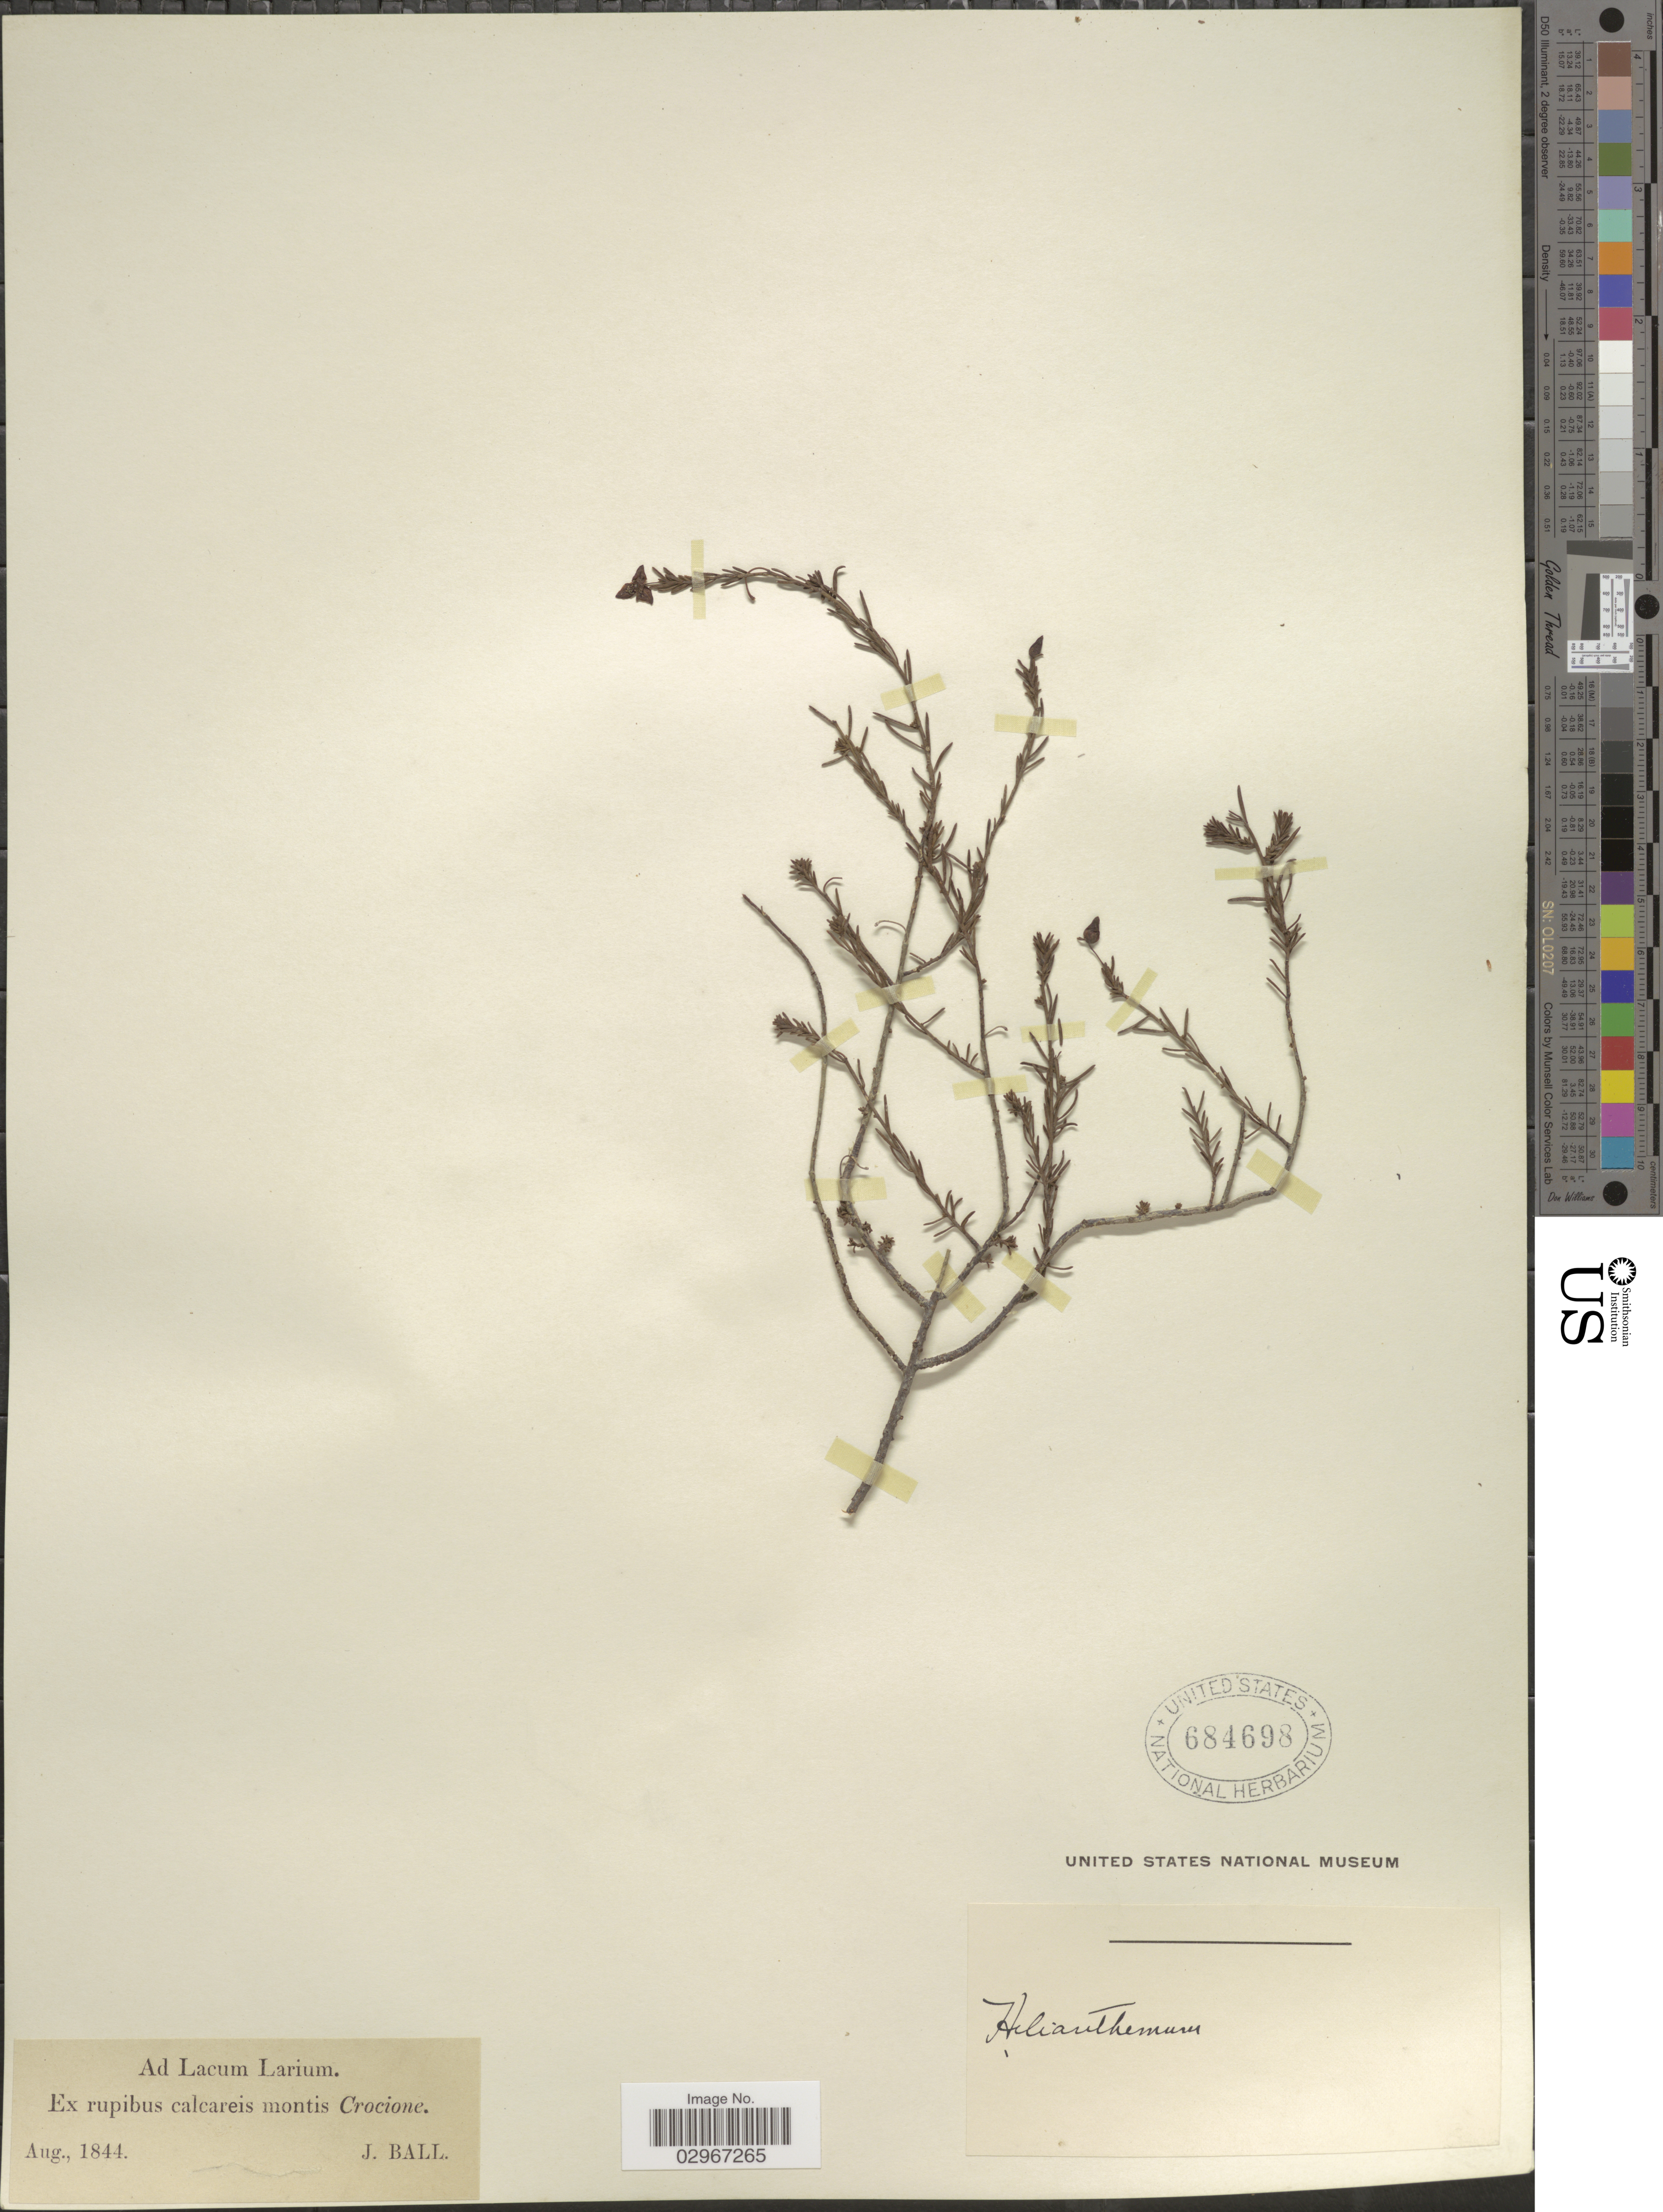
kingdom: Plantae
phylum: Tracheophyta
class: Magnoliopsida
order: Malvales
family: Cistaceae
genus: Helianthemum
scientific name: Helianthemum sp.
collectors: J. Ball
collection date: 1844-08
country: Italy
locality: Ex rupibus calcareis montis Crocione.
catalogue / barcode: US 684698